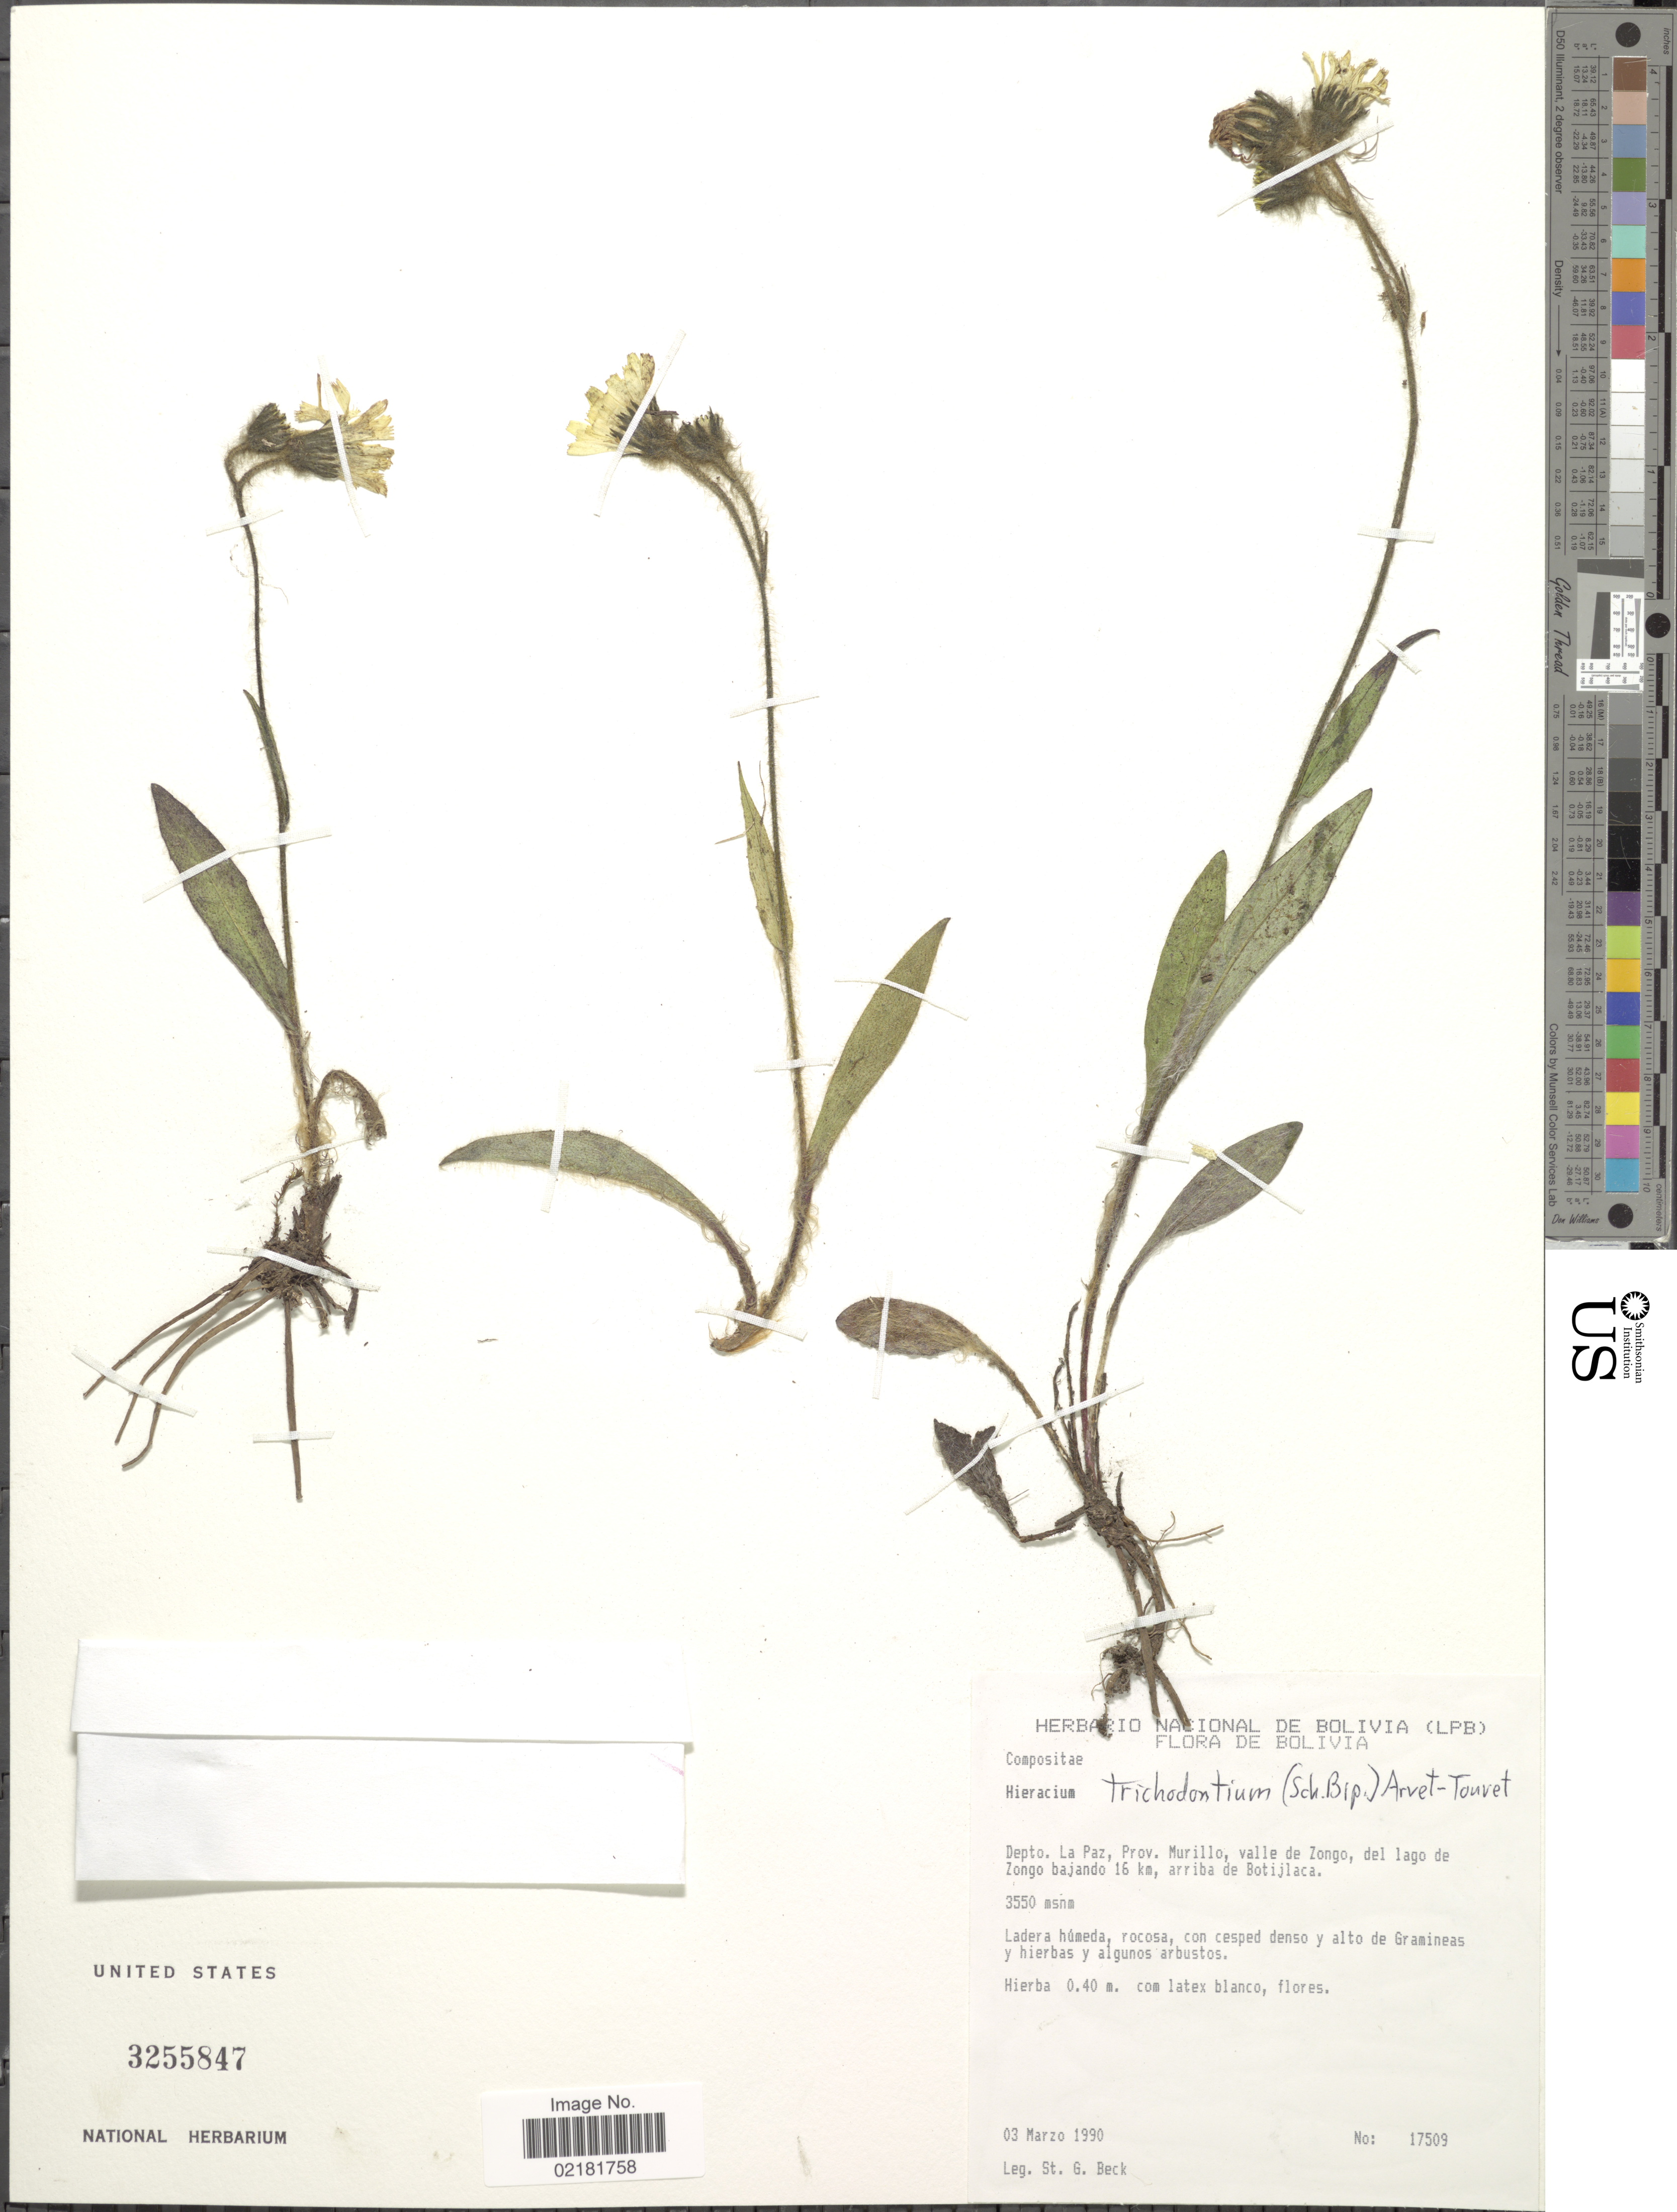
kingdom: Plantae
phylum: Tracheophyta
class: Magnoliopsida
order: Asterales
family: Asteraceae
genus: Hieracium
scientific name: Hieracium trichodontum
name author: (Sch. Bip.) Arvet-Touvet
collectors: S. G. Beck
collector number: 17509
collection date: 1990-03-03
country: Bolivia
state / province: La Paz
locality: Prov. Murillo, valle de Zongo, del lago de Zongo bajando 16 km, arriba de Botijlaca.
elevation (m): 3550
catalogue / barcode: US 3255847